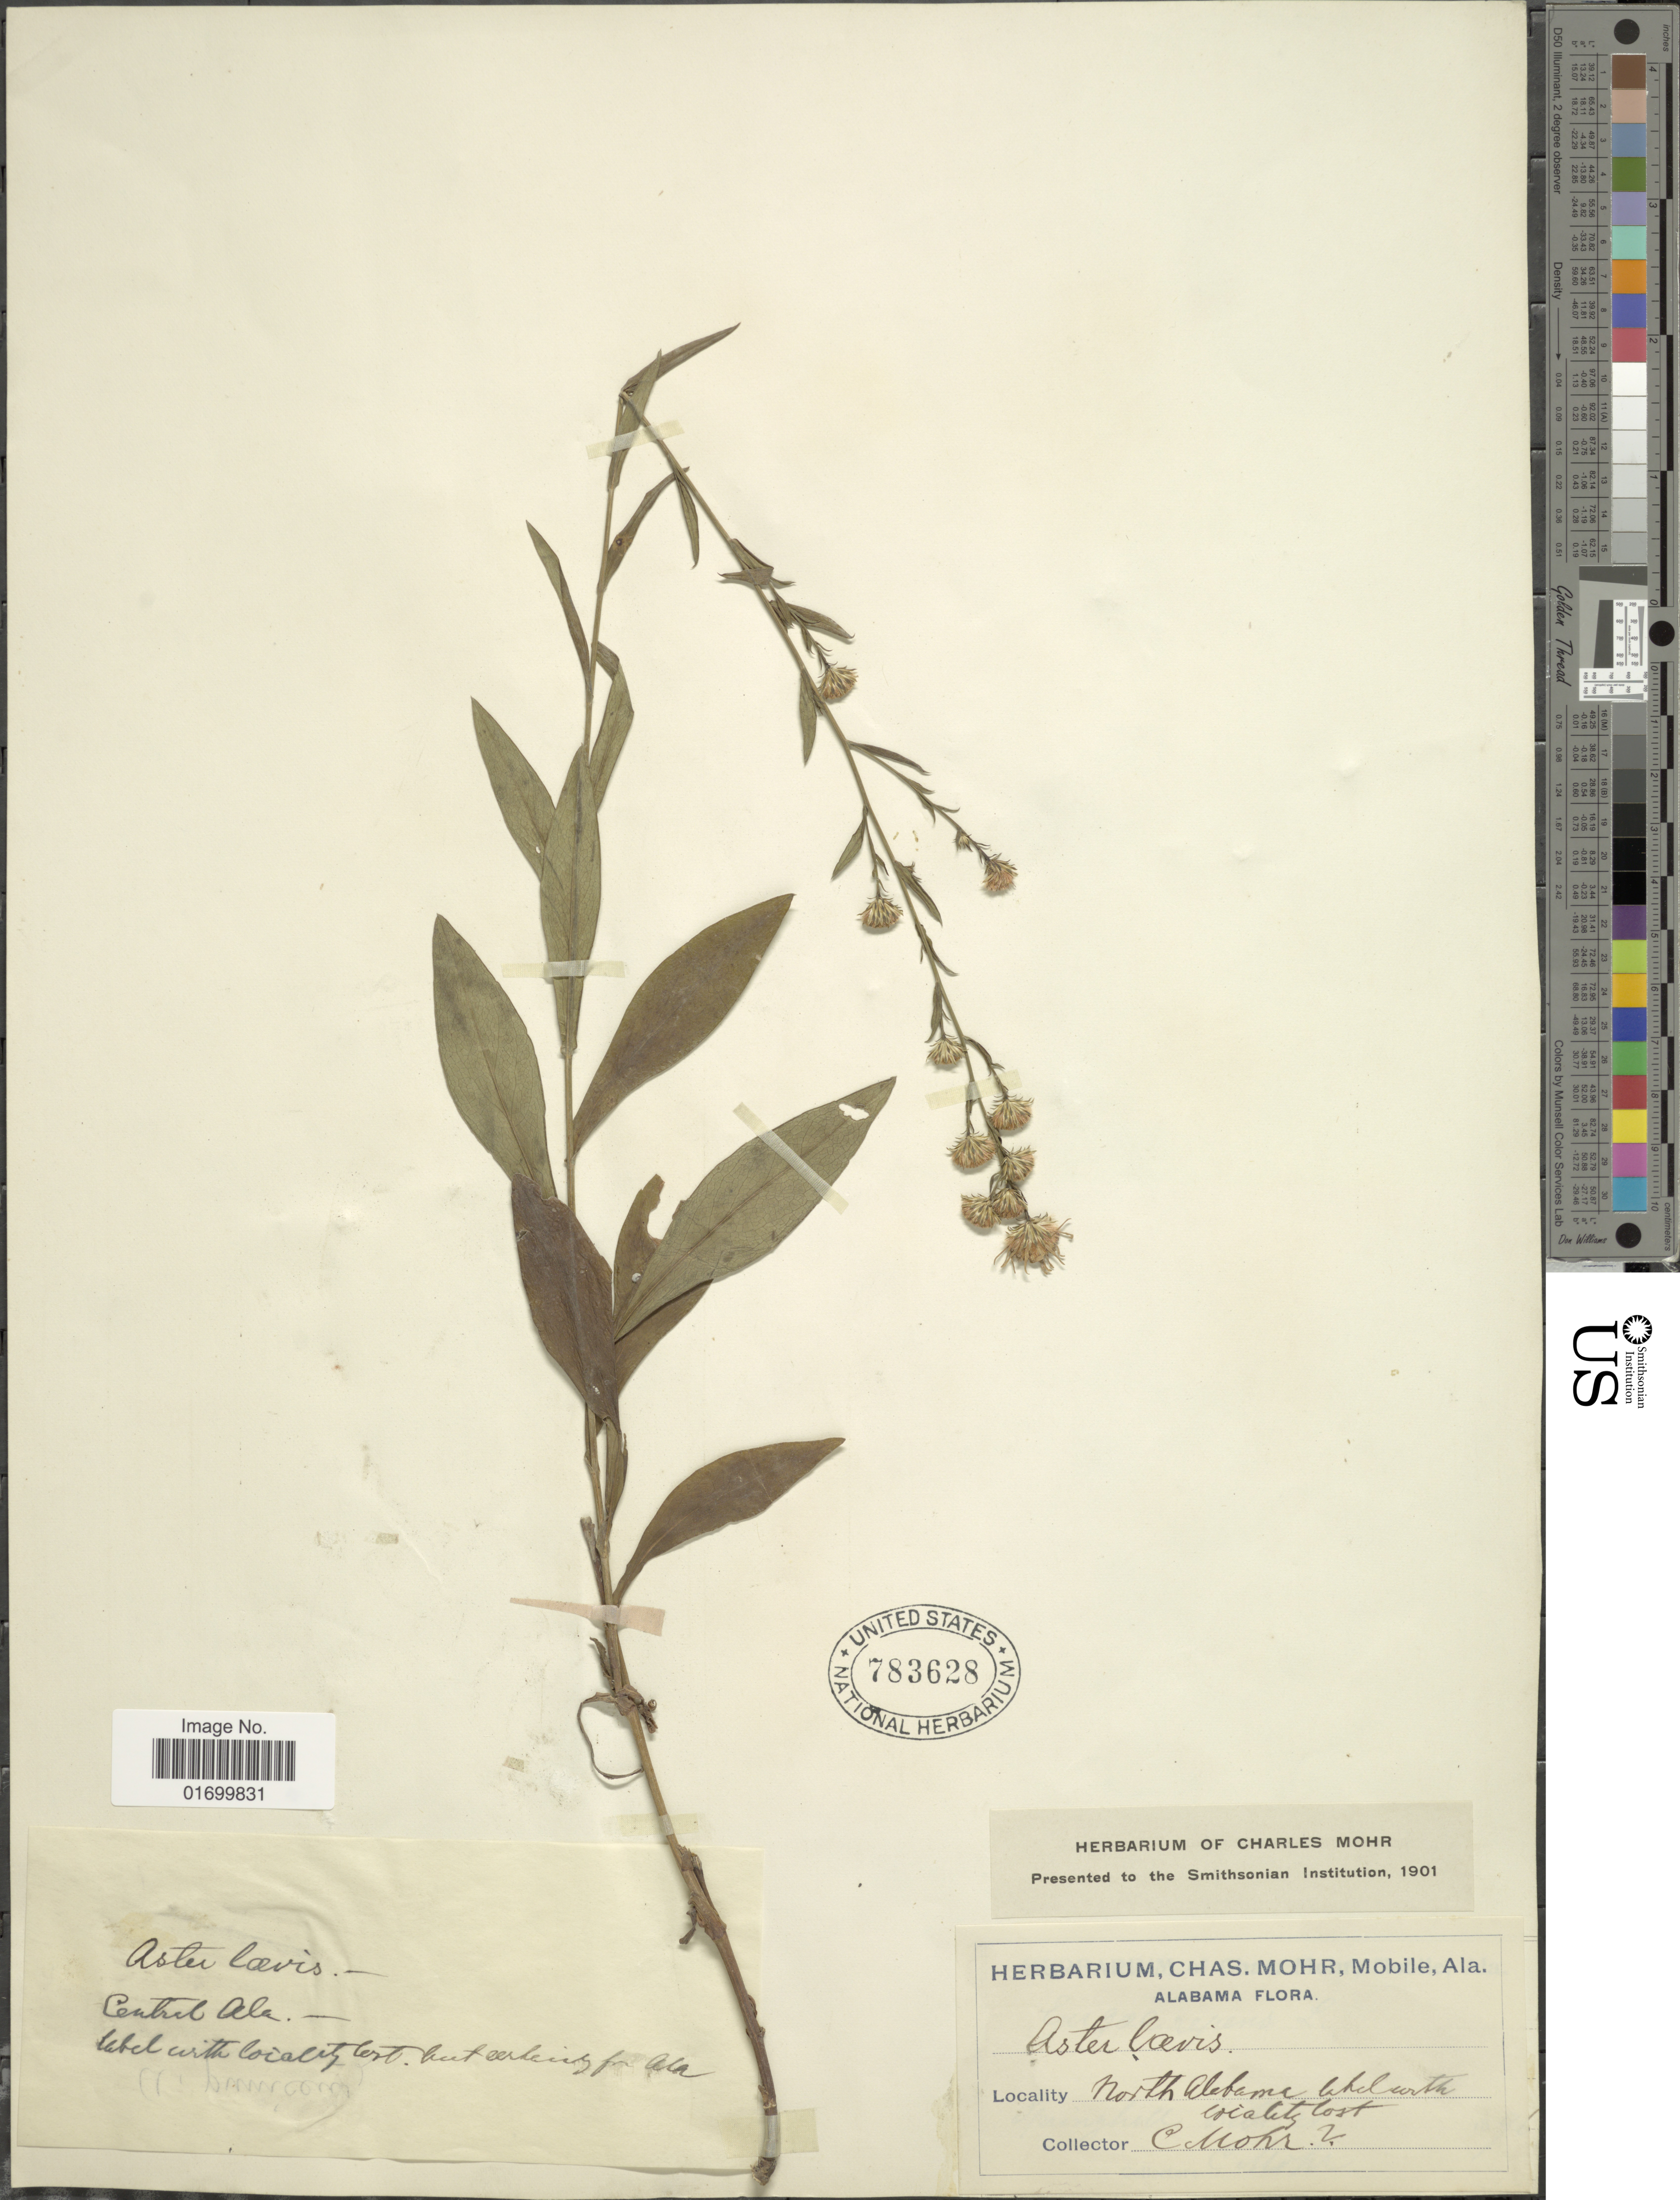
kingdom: Plantae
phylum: Tracheophyta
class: Magnoliopsida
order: Asterales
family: Asteraceae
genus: Symphyotrichum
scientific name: Symphyotrichum laeve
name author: (L.) Á. Löve & D. Löve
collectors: Mohr, C. T. (herbarium)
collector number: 2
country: United States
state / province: Alabama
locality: North Alabama label with locality lost.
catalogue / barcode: US 783628